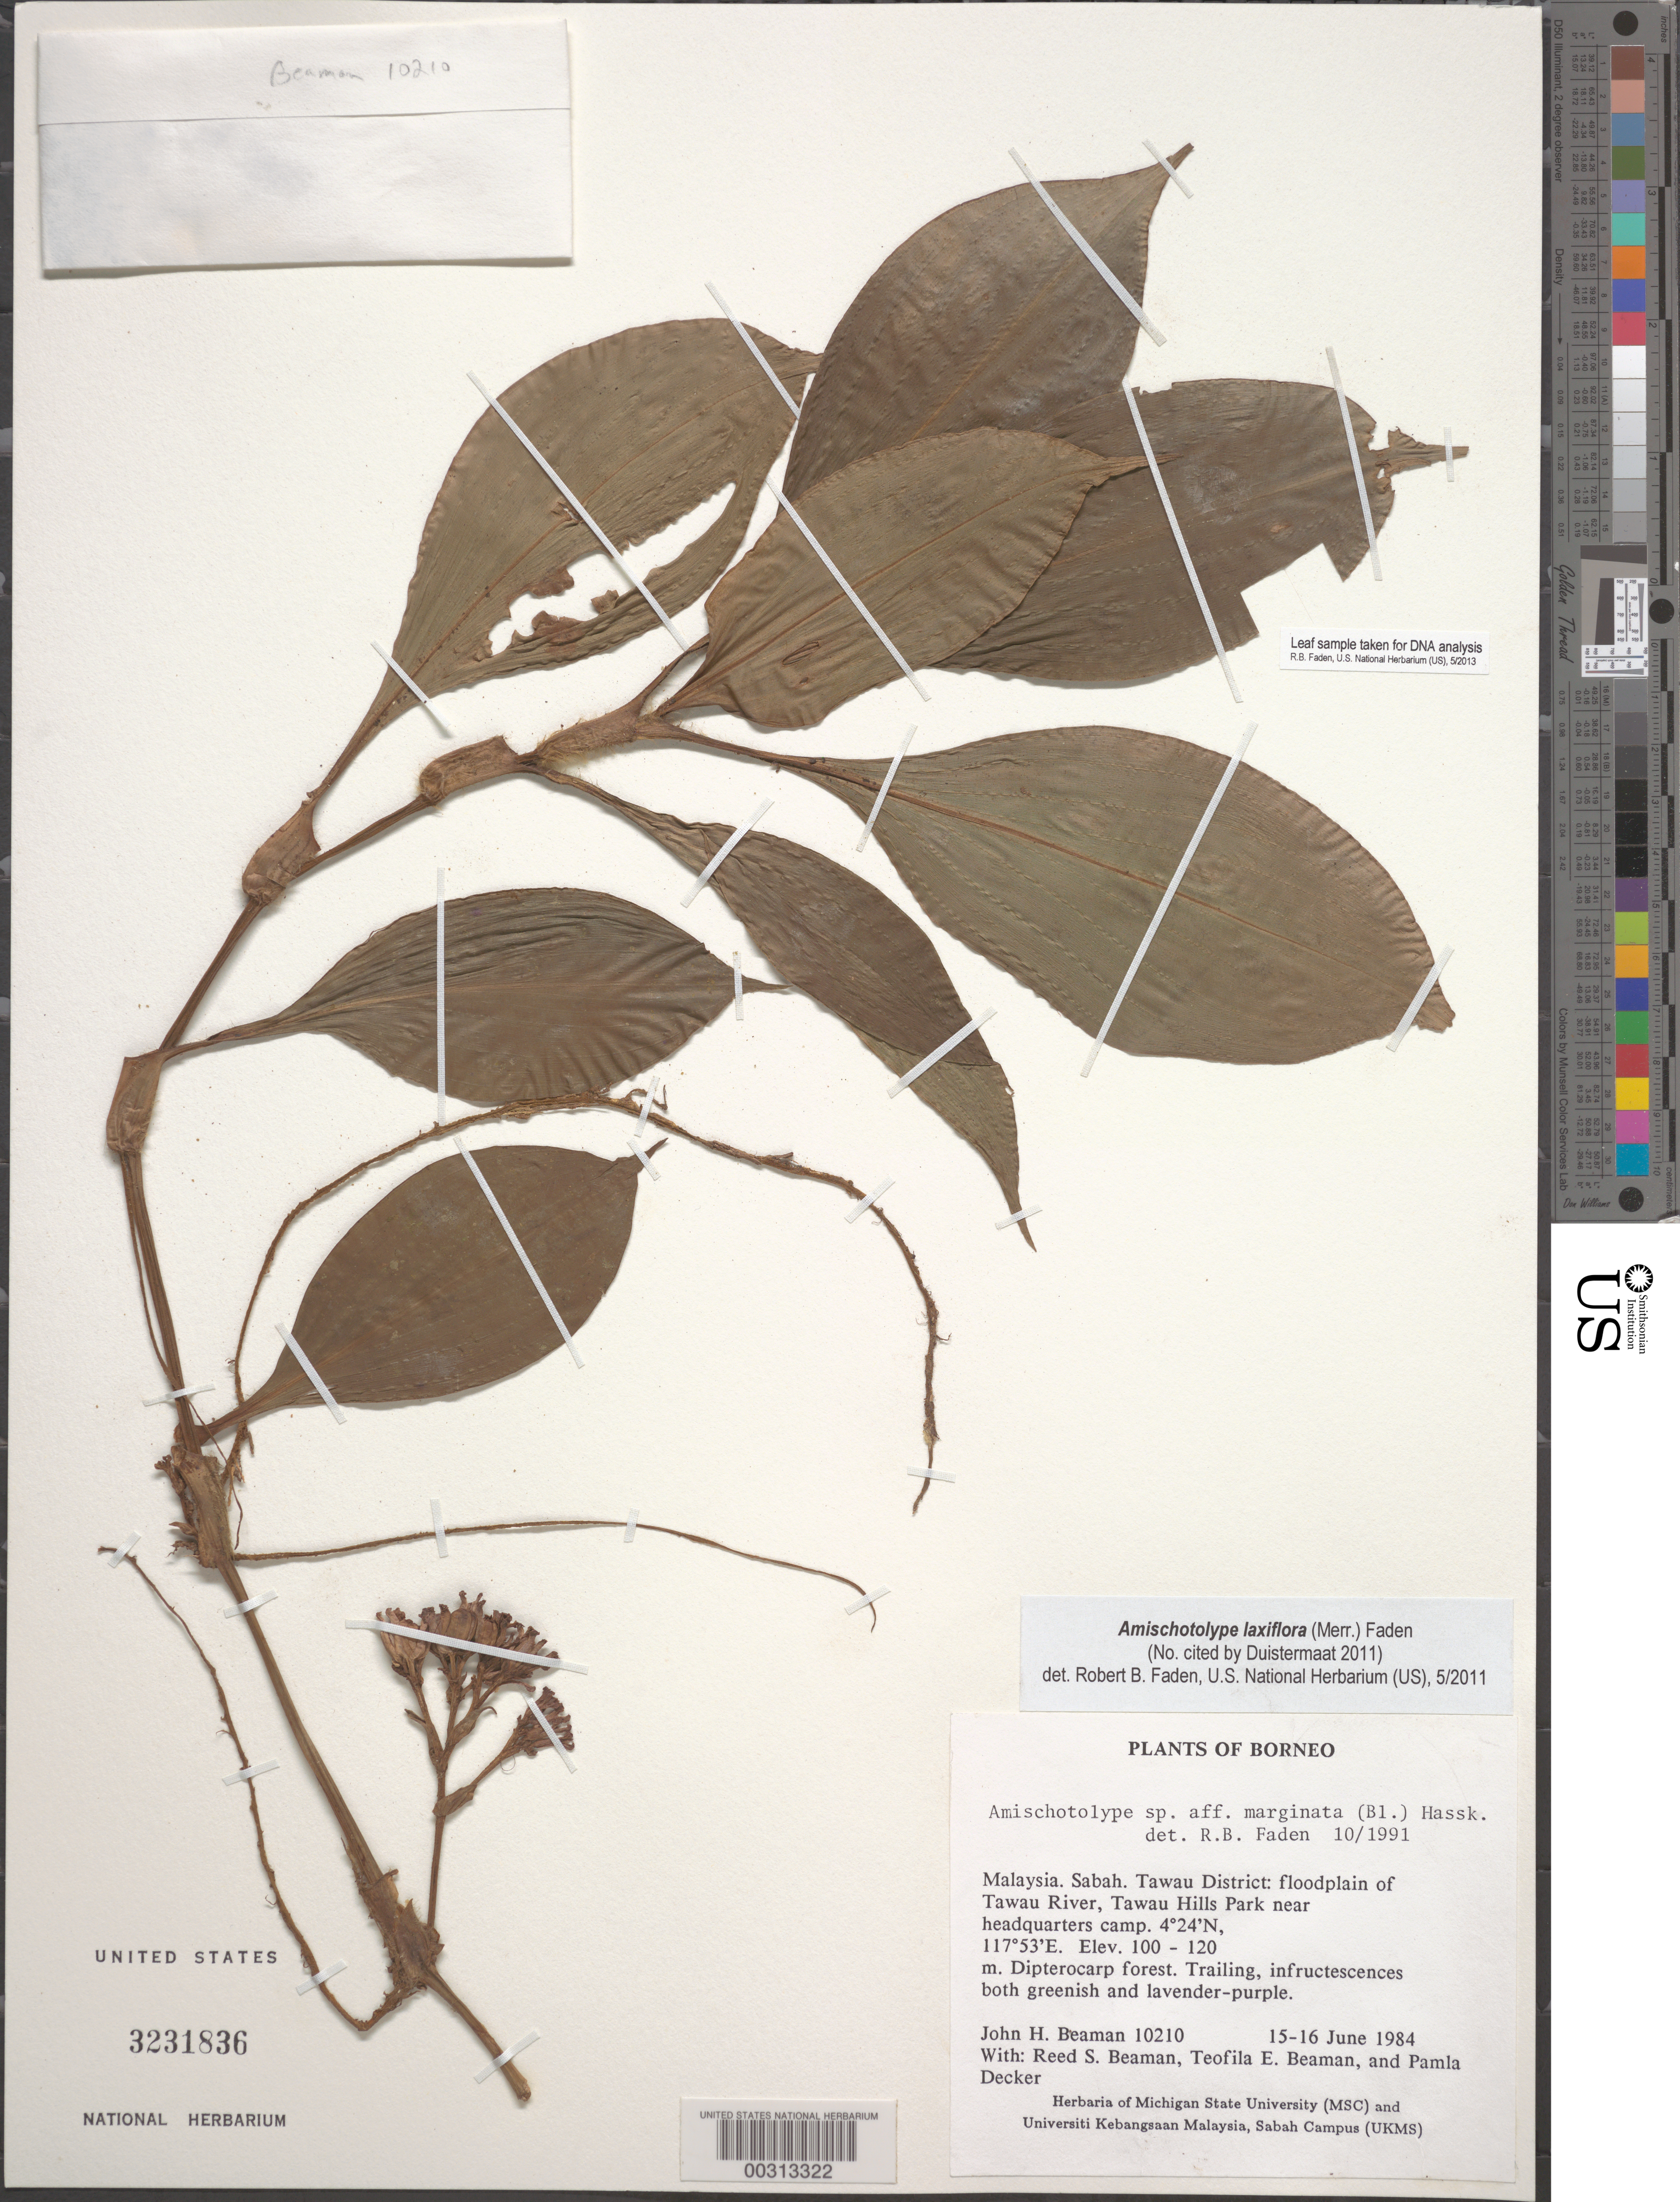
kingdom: Plantae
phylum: Tracheophyta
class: Liliopsida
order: Commelinales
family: Commelinaceae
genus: Amischotolype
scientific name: Amischotolype laxiflora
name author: (Merr.) Faden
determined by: Faden, Robert B., (US), Smithsonian Institution - National Museum of Natural History (UNITED STATES)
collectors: J. H. Beaman, R. S. Beaman, T. E. Beaman & P. Decker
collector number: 10210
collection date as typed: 15 Jun 1984 and 16 Jun 1984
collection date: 1984-06-15,1984-06-16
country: Malaysia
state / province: Sabah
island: Borneo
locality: Tawau district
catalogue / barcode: US 3231836